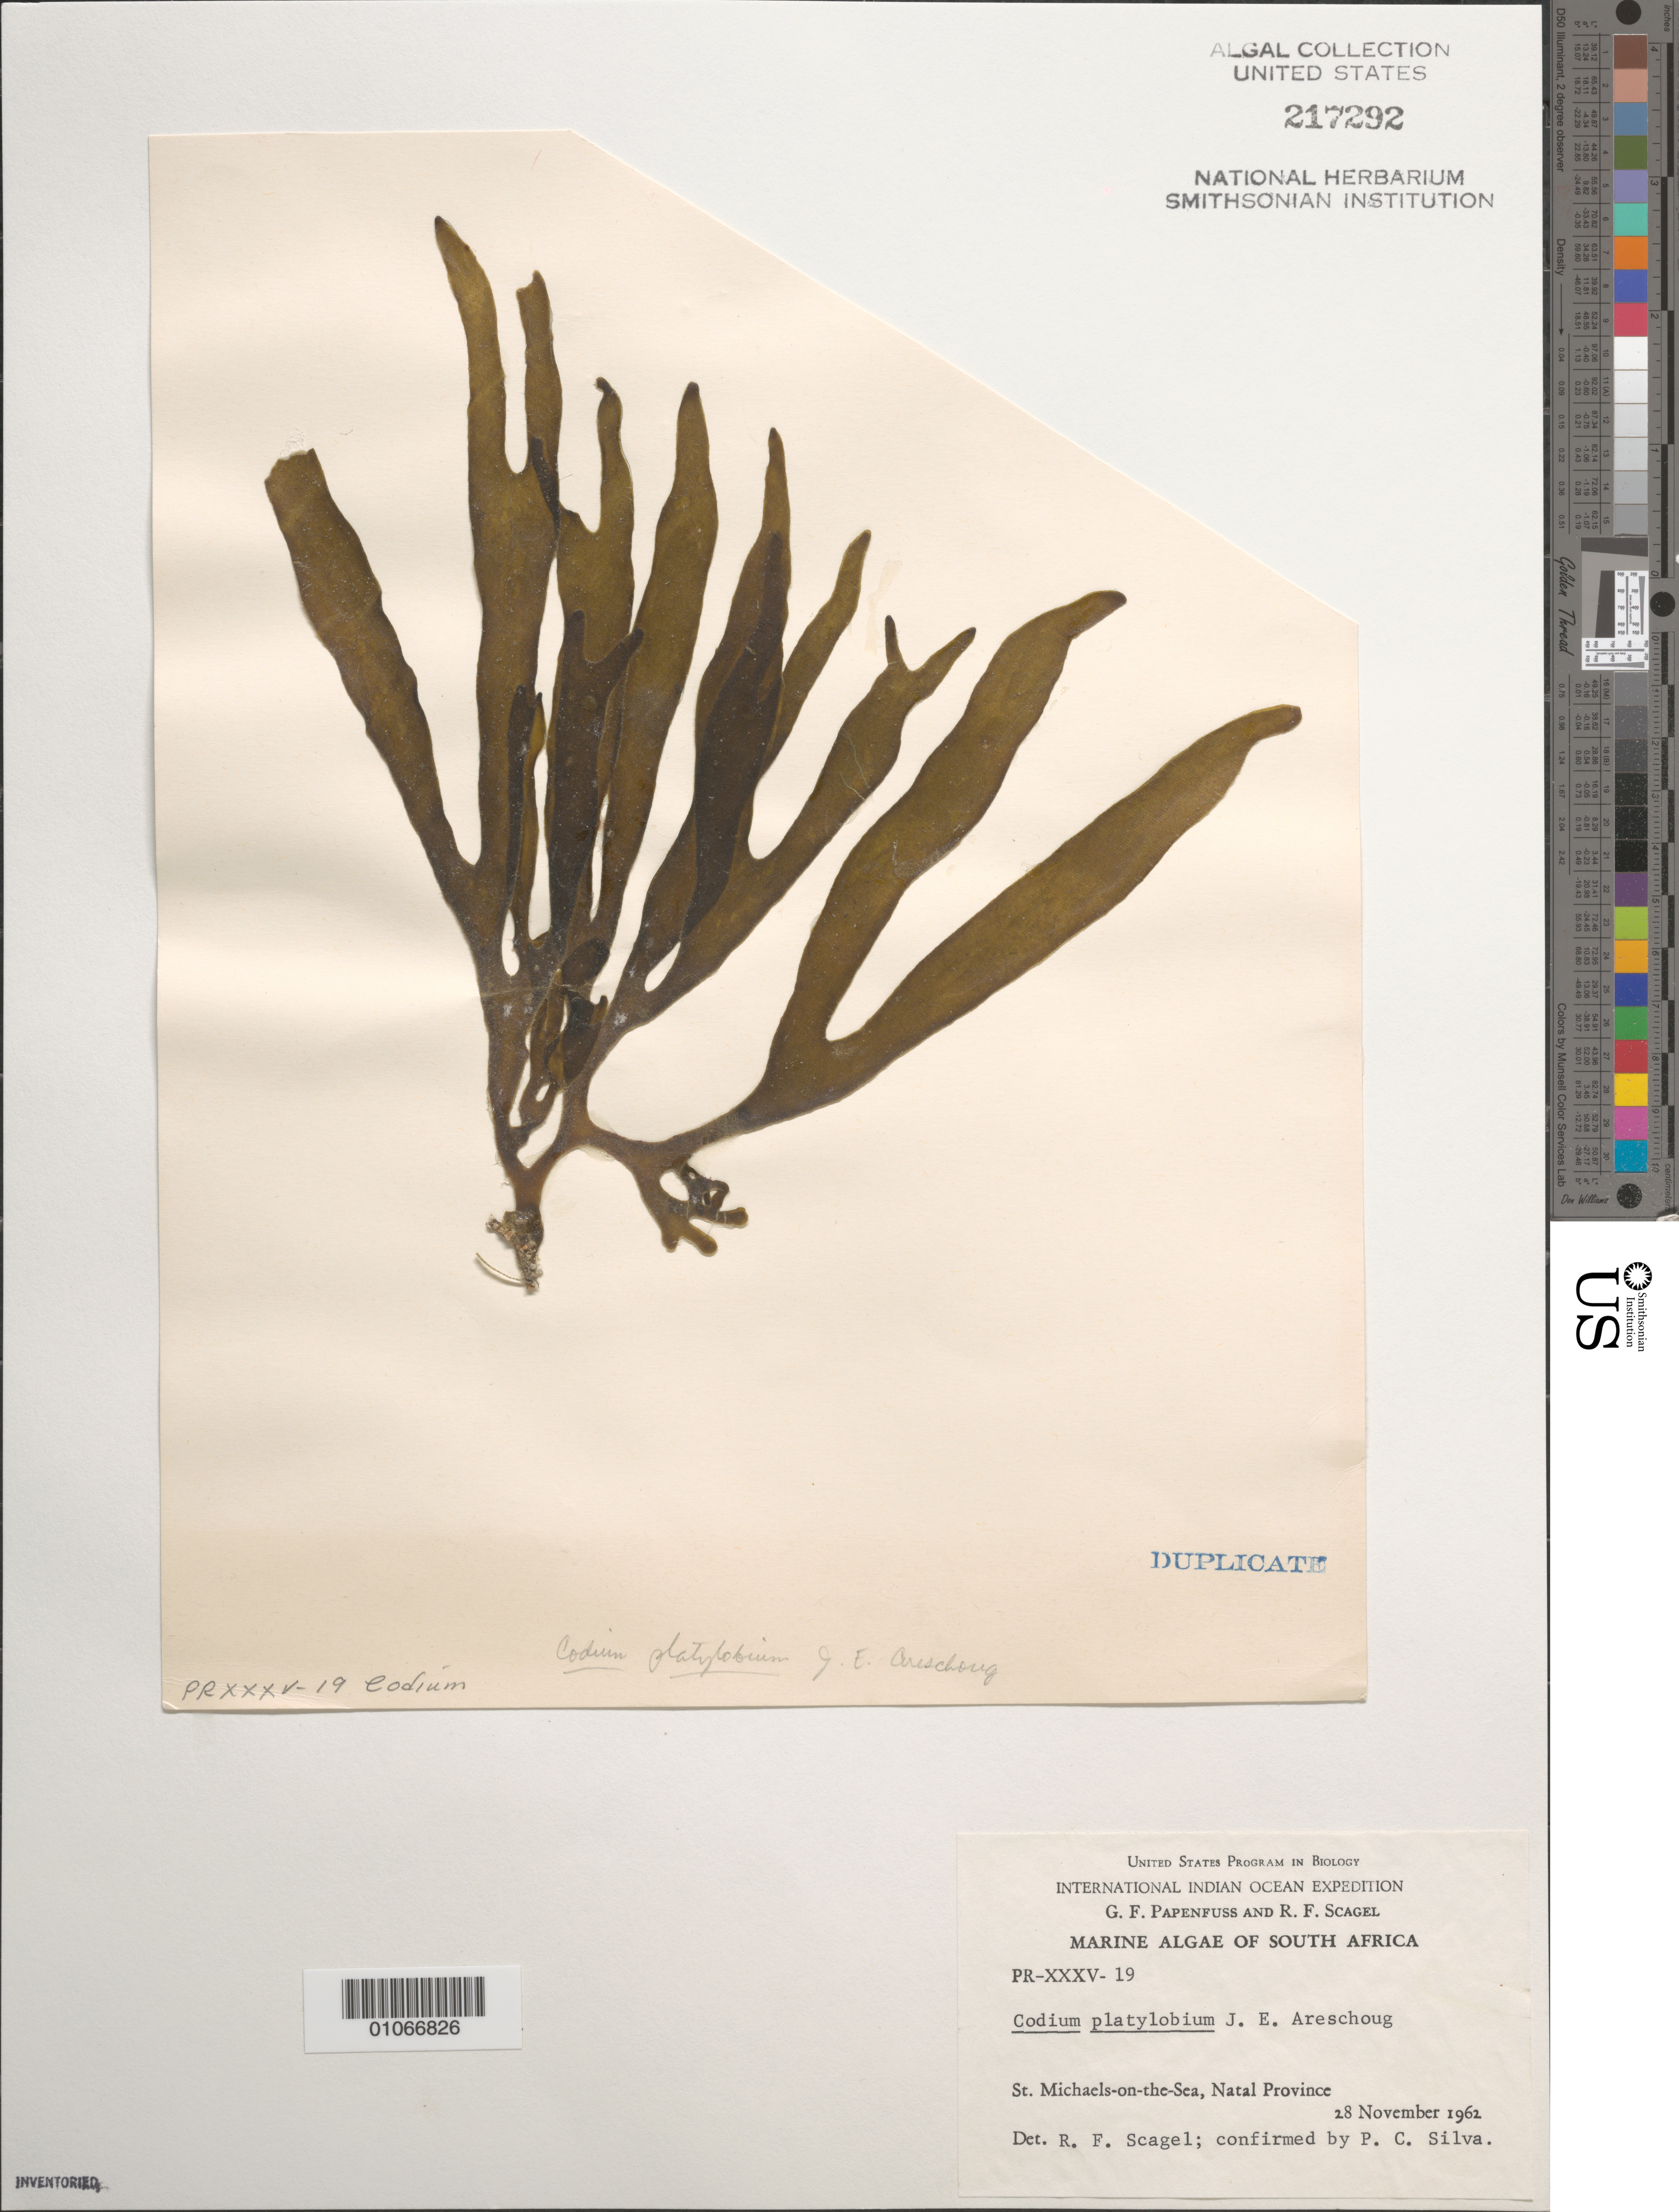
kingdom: Plantae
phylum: Chlorophyta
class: Ulvophyceae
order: Bryopsidales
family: Codiaceae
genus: Codium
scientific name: Codium platylobium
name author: Aresch.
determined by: Scagel, R. F.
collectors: G. Papenfuss & R. F. Scagel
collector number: PR-XXXV-19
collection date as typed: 28 Nov 1962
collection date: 1962-11-28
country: South Africa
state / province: KwaZulu-Natal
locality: St. Michaels-on-the-Sea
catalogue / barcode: US 217292